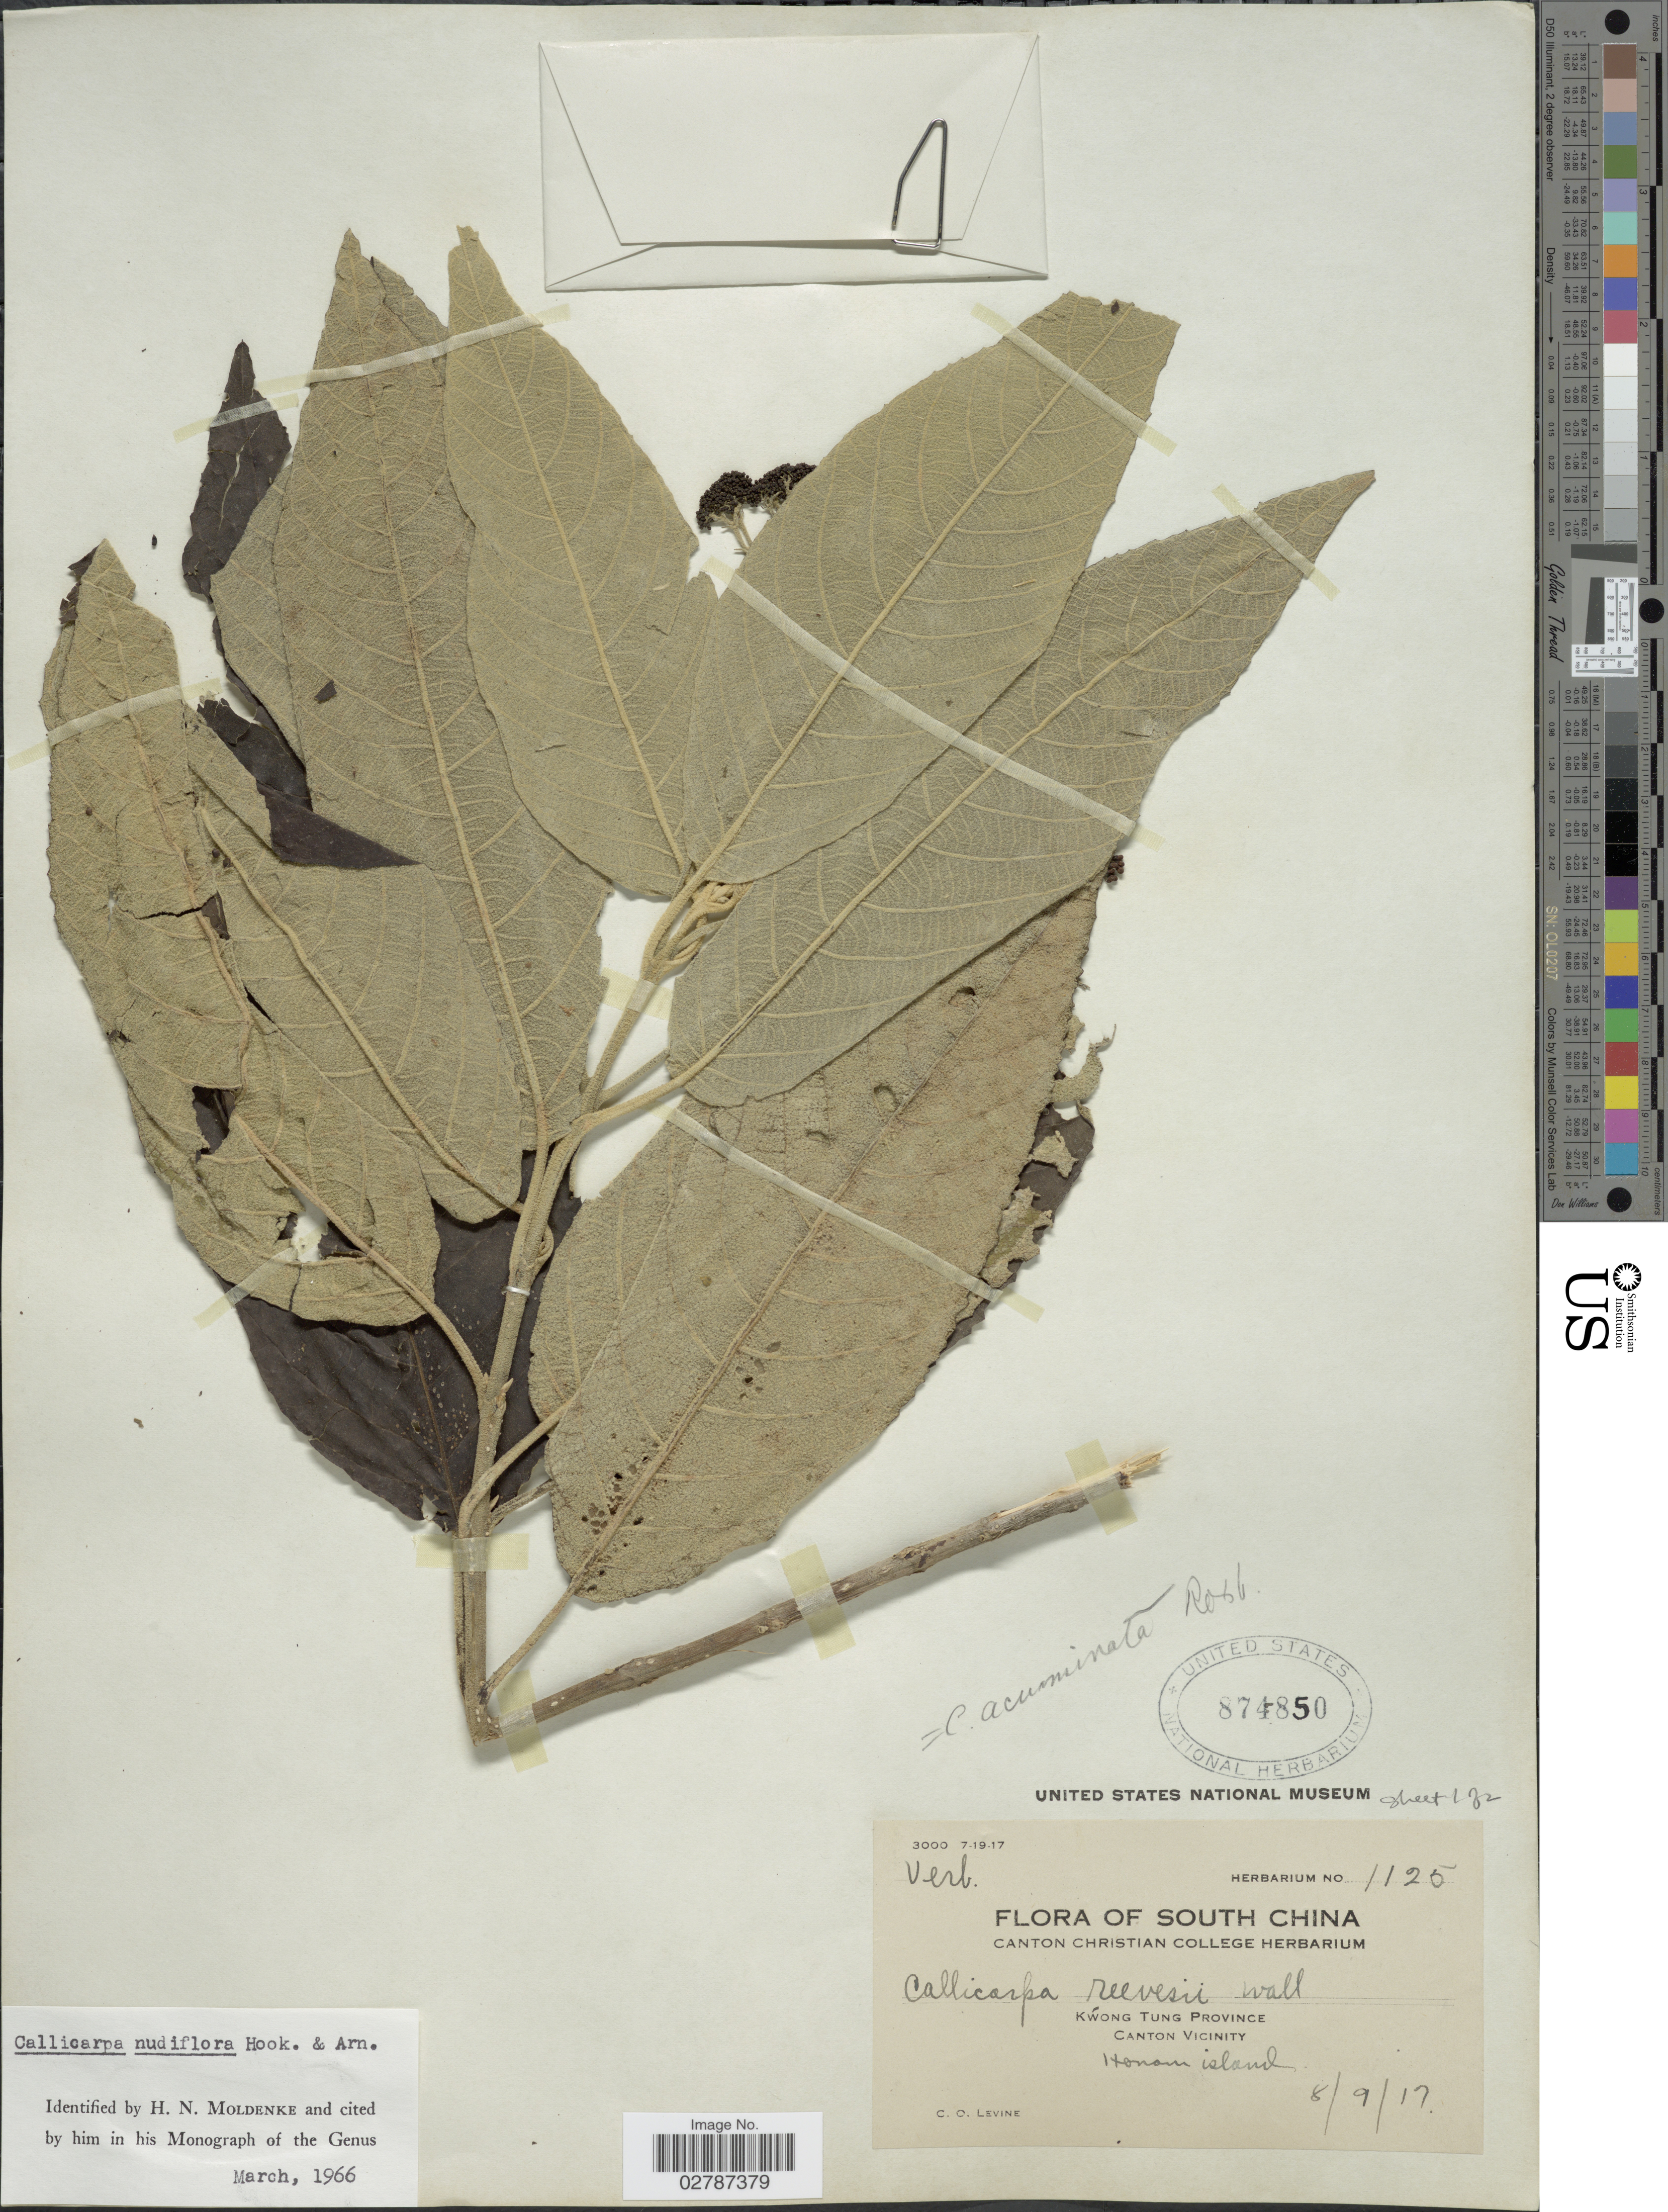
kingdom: Plantae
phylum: Tracheophyta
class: Magnoliopsida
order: Lamiales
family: Lamiaceae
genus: Callicarpa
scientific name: Callicarpa nudiflora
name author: Hook. & Arn.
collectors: C. O. Levine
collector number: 1125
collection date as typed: Transcribed d/m/y: 8/9/17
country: China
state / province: Guangdong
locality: Kwong Tung Province. Canton Vicinity. Honau Island.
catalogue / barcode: US 874850